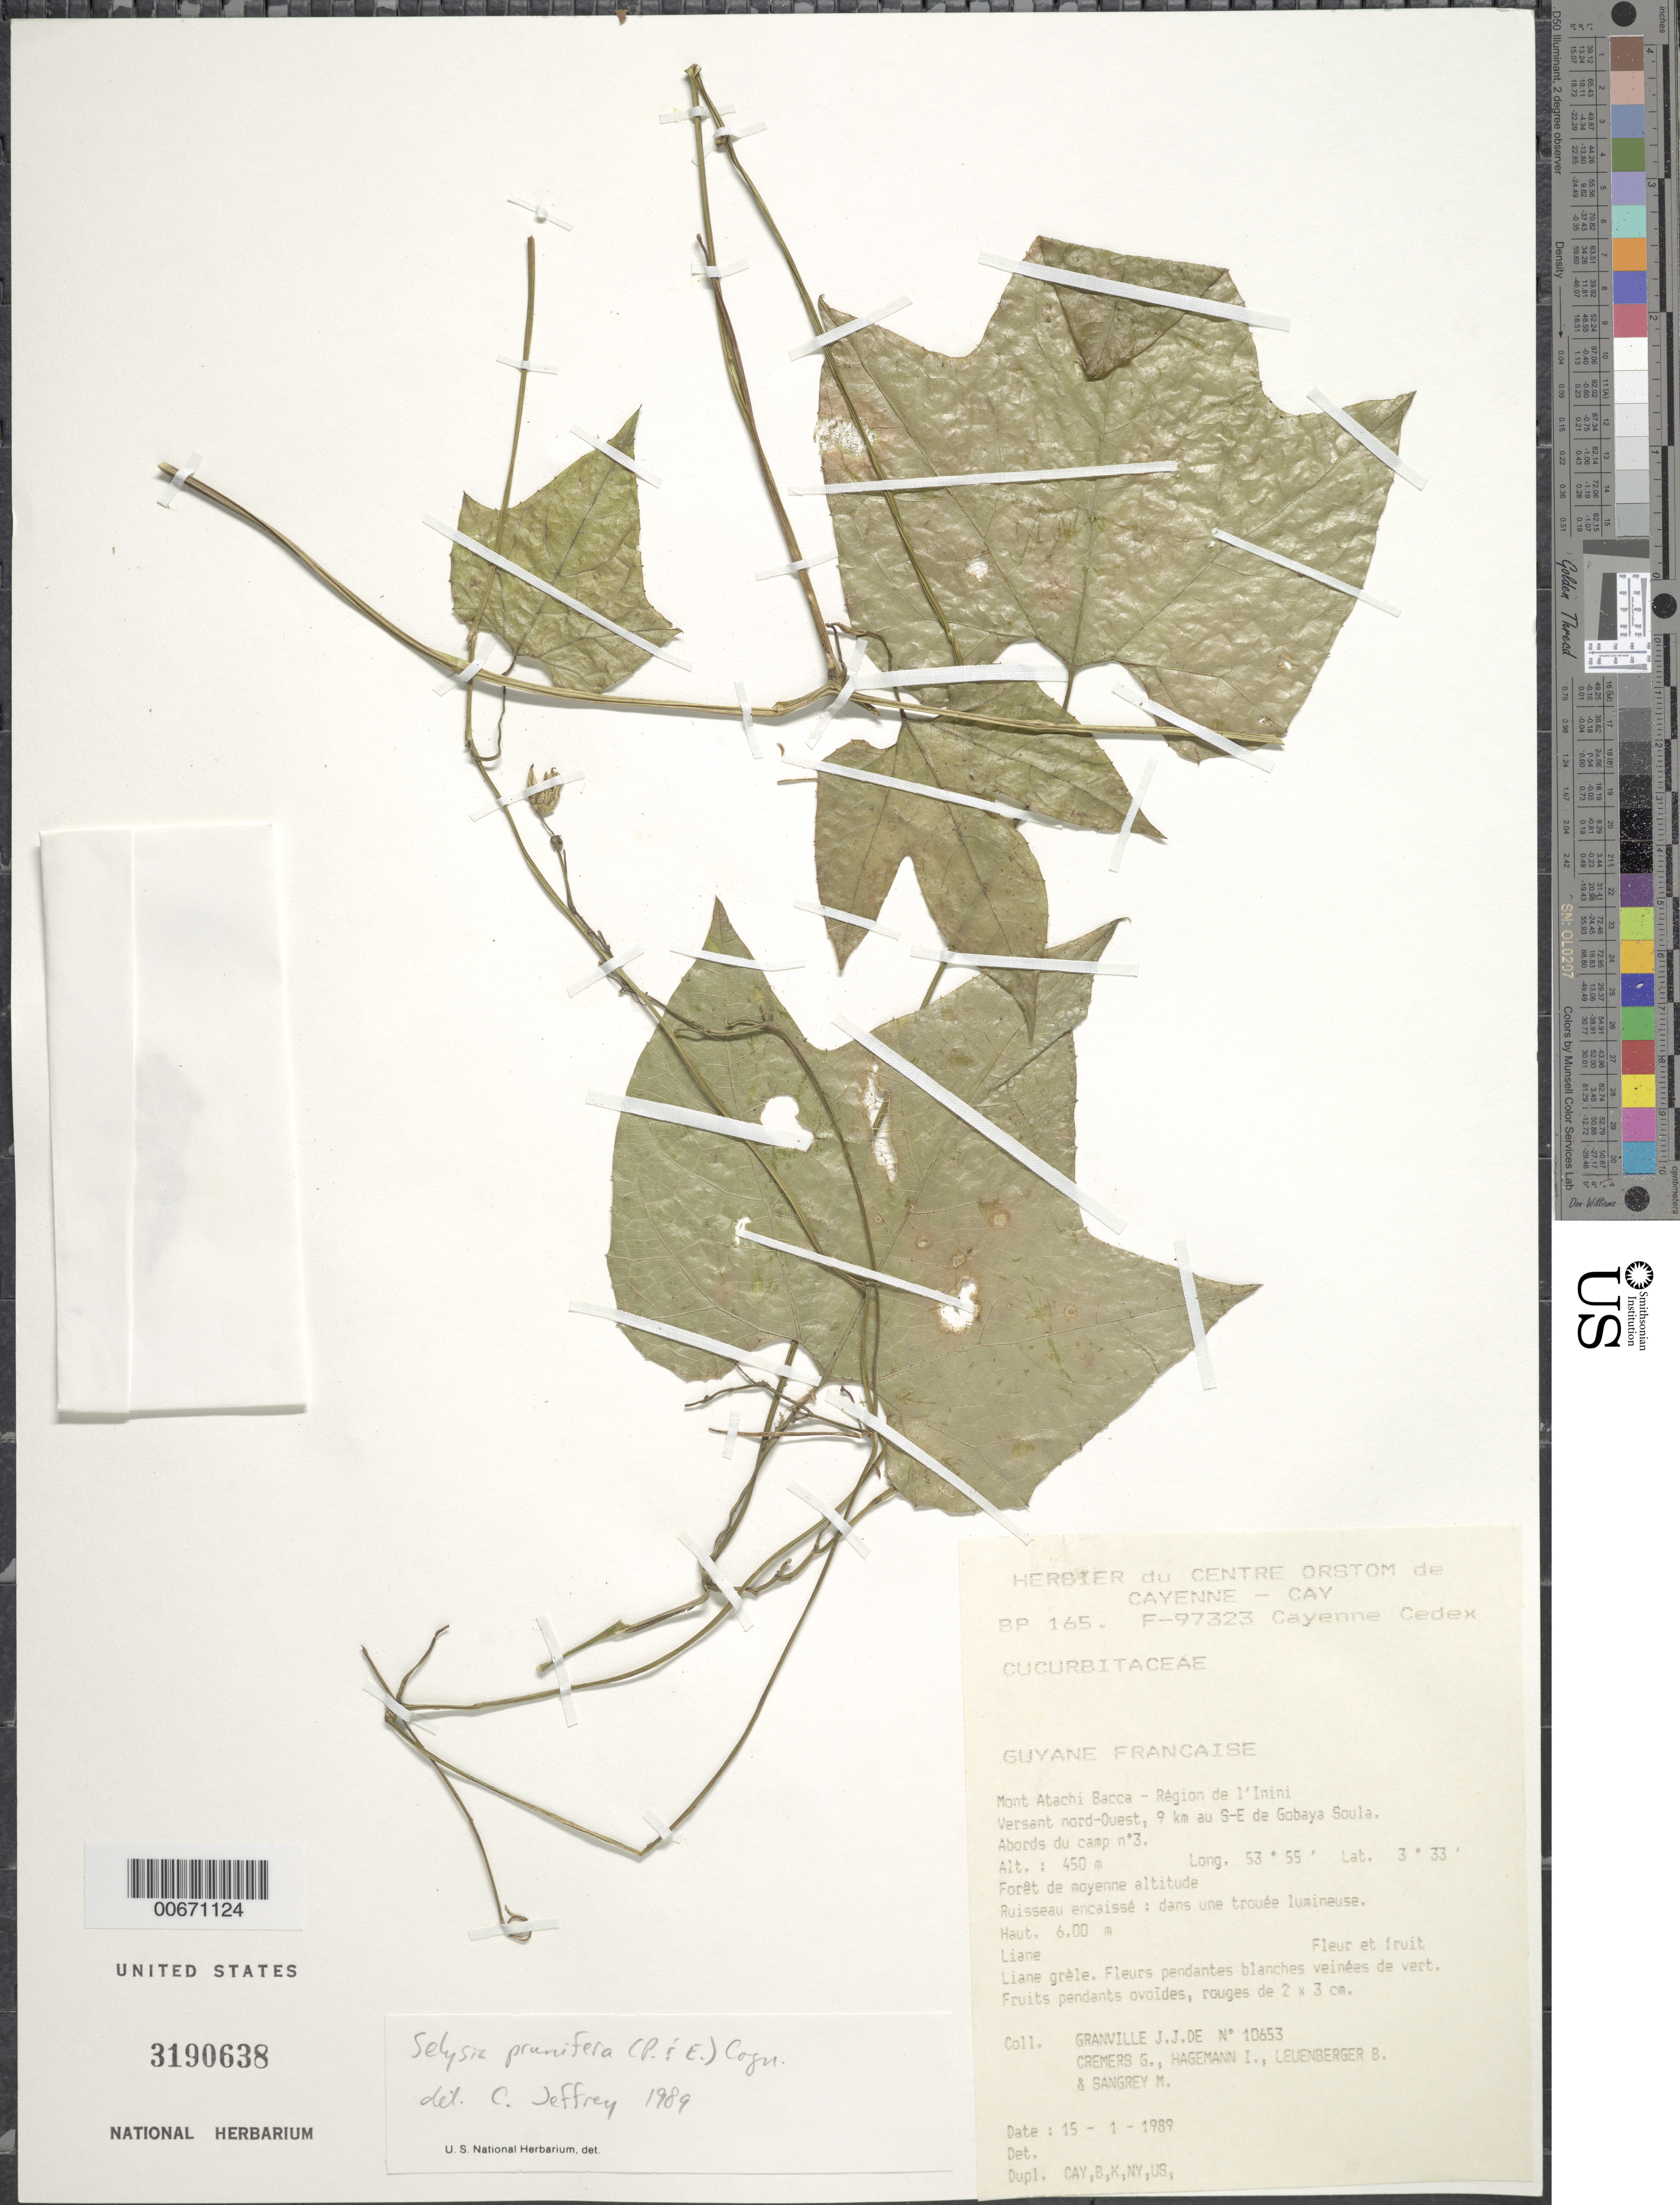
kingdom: Plantae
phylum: Tracheophyta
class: Magnoliopsida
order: Cucurbitales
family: Cucurbitaceae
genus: Selysia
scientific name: Selysia prunifera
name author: (Poepp. & Endl.) Cogn.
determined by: Jeffrey, C.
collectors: J.-J. de Granville, G. Cremers, J. Hagemann, B. E. Leuenberger & M. S. Sangrey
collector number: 10653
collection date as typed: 15-Jan-89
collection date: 1989-01-15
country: French Guiana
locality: Mont Atachi Bacca, région de l'Inini. Versant nord, 9 km au sud-est de Gobaya Soula. Abords du camp no. 3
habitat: Middle altitude forest, near steeply banked stream- in a bright gap;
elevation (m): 450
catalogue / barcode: US 3190638